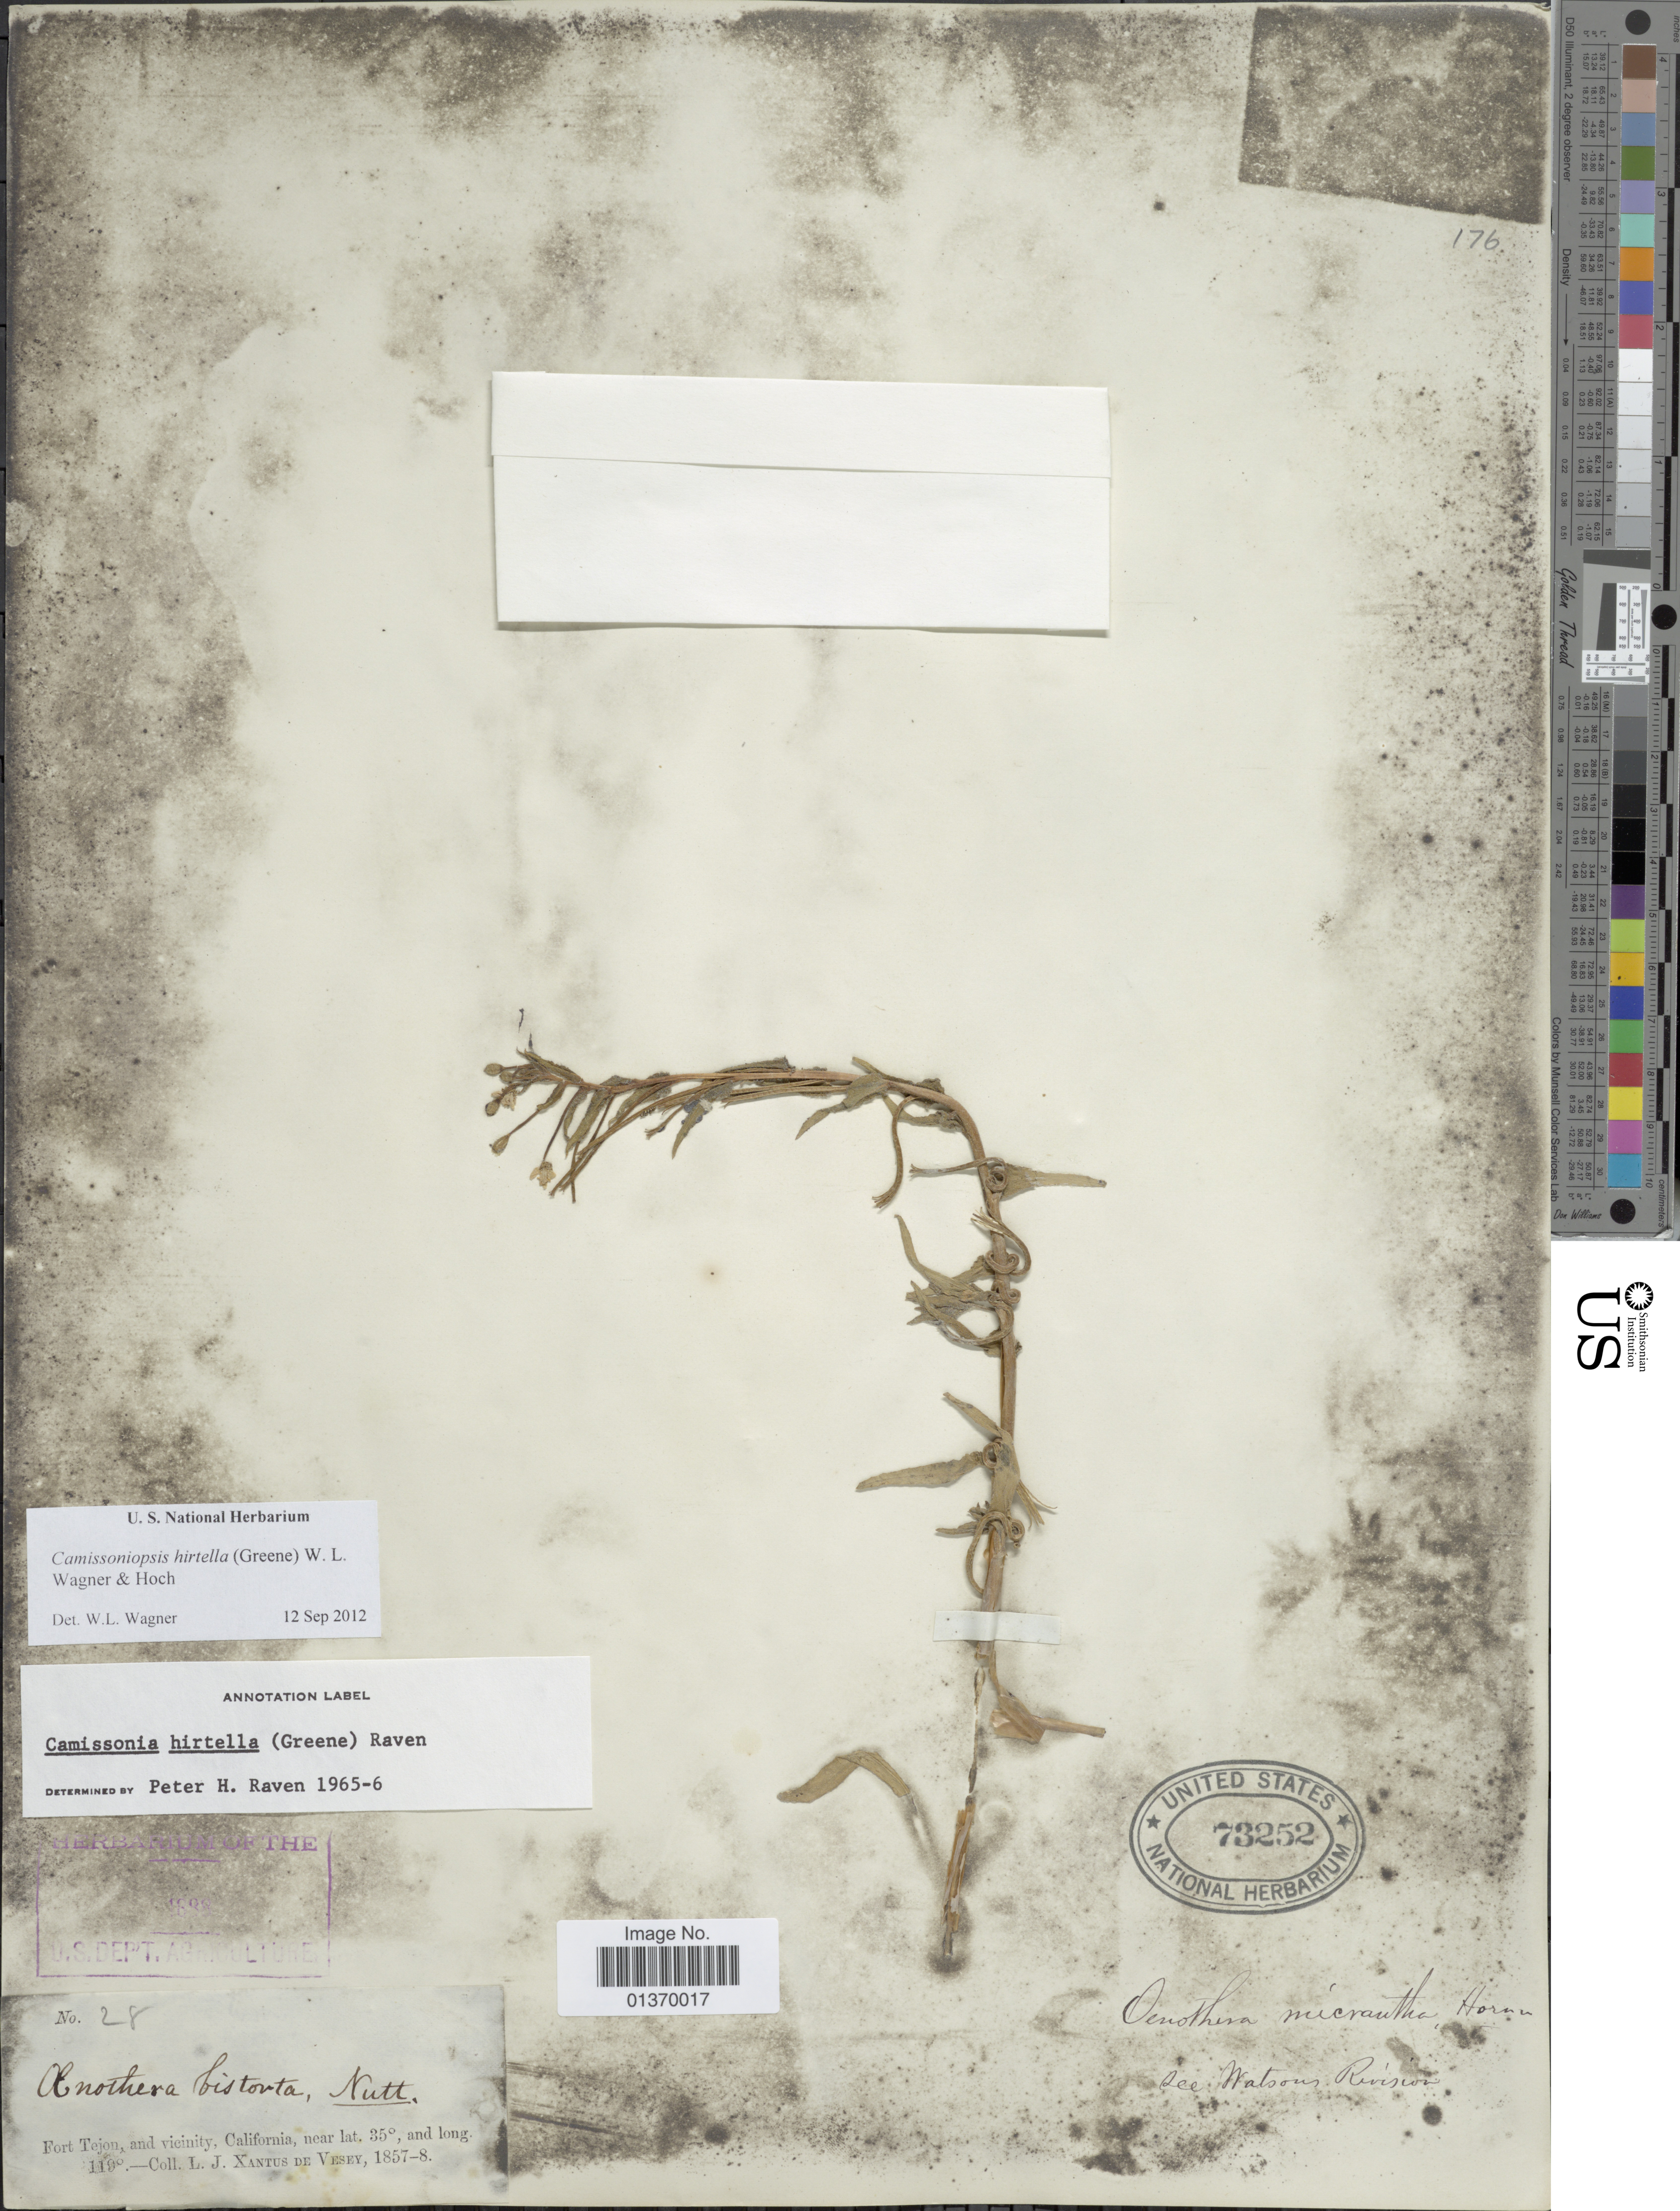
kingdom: Plantae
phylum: Tracheophyta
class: Magnoliopsida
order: Myrtales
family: Onagraceae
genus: Camissoniopsis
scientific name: Camissoniopsis hirtella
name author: (Greene) W.L. Wagner & Hoch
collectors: L. Xantus de Vesey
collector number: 28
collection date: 1857/1858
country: United States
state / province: California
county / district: Kern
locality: Fort Tejon, and vicinity, Watsons Rivision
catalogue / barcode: US 73252